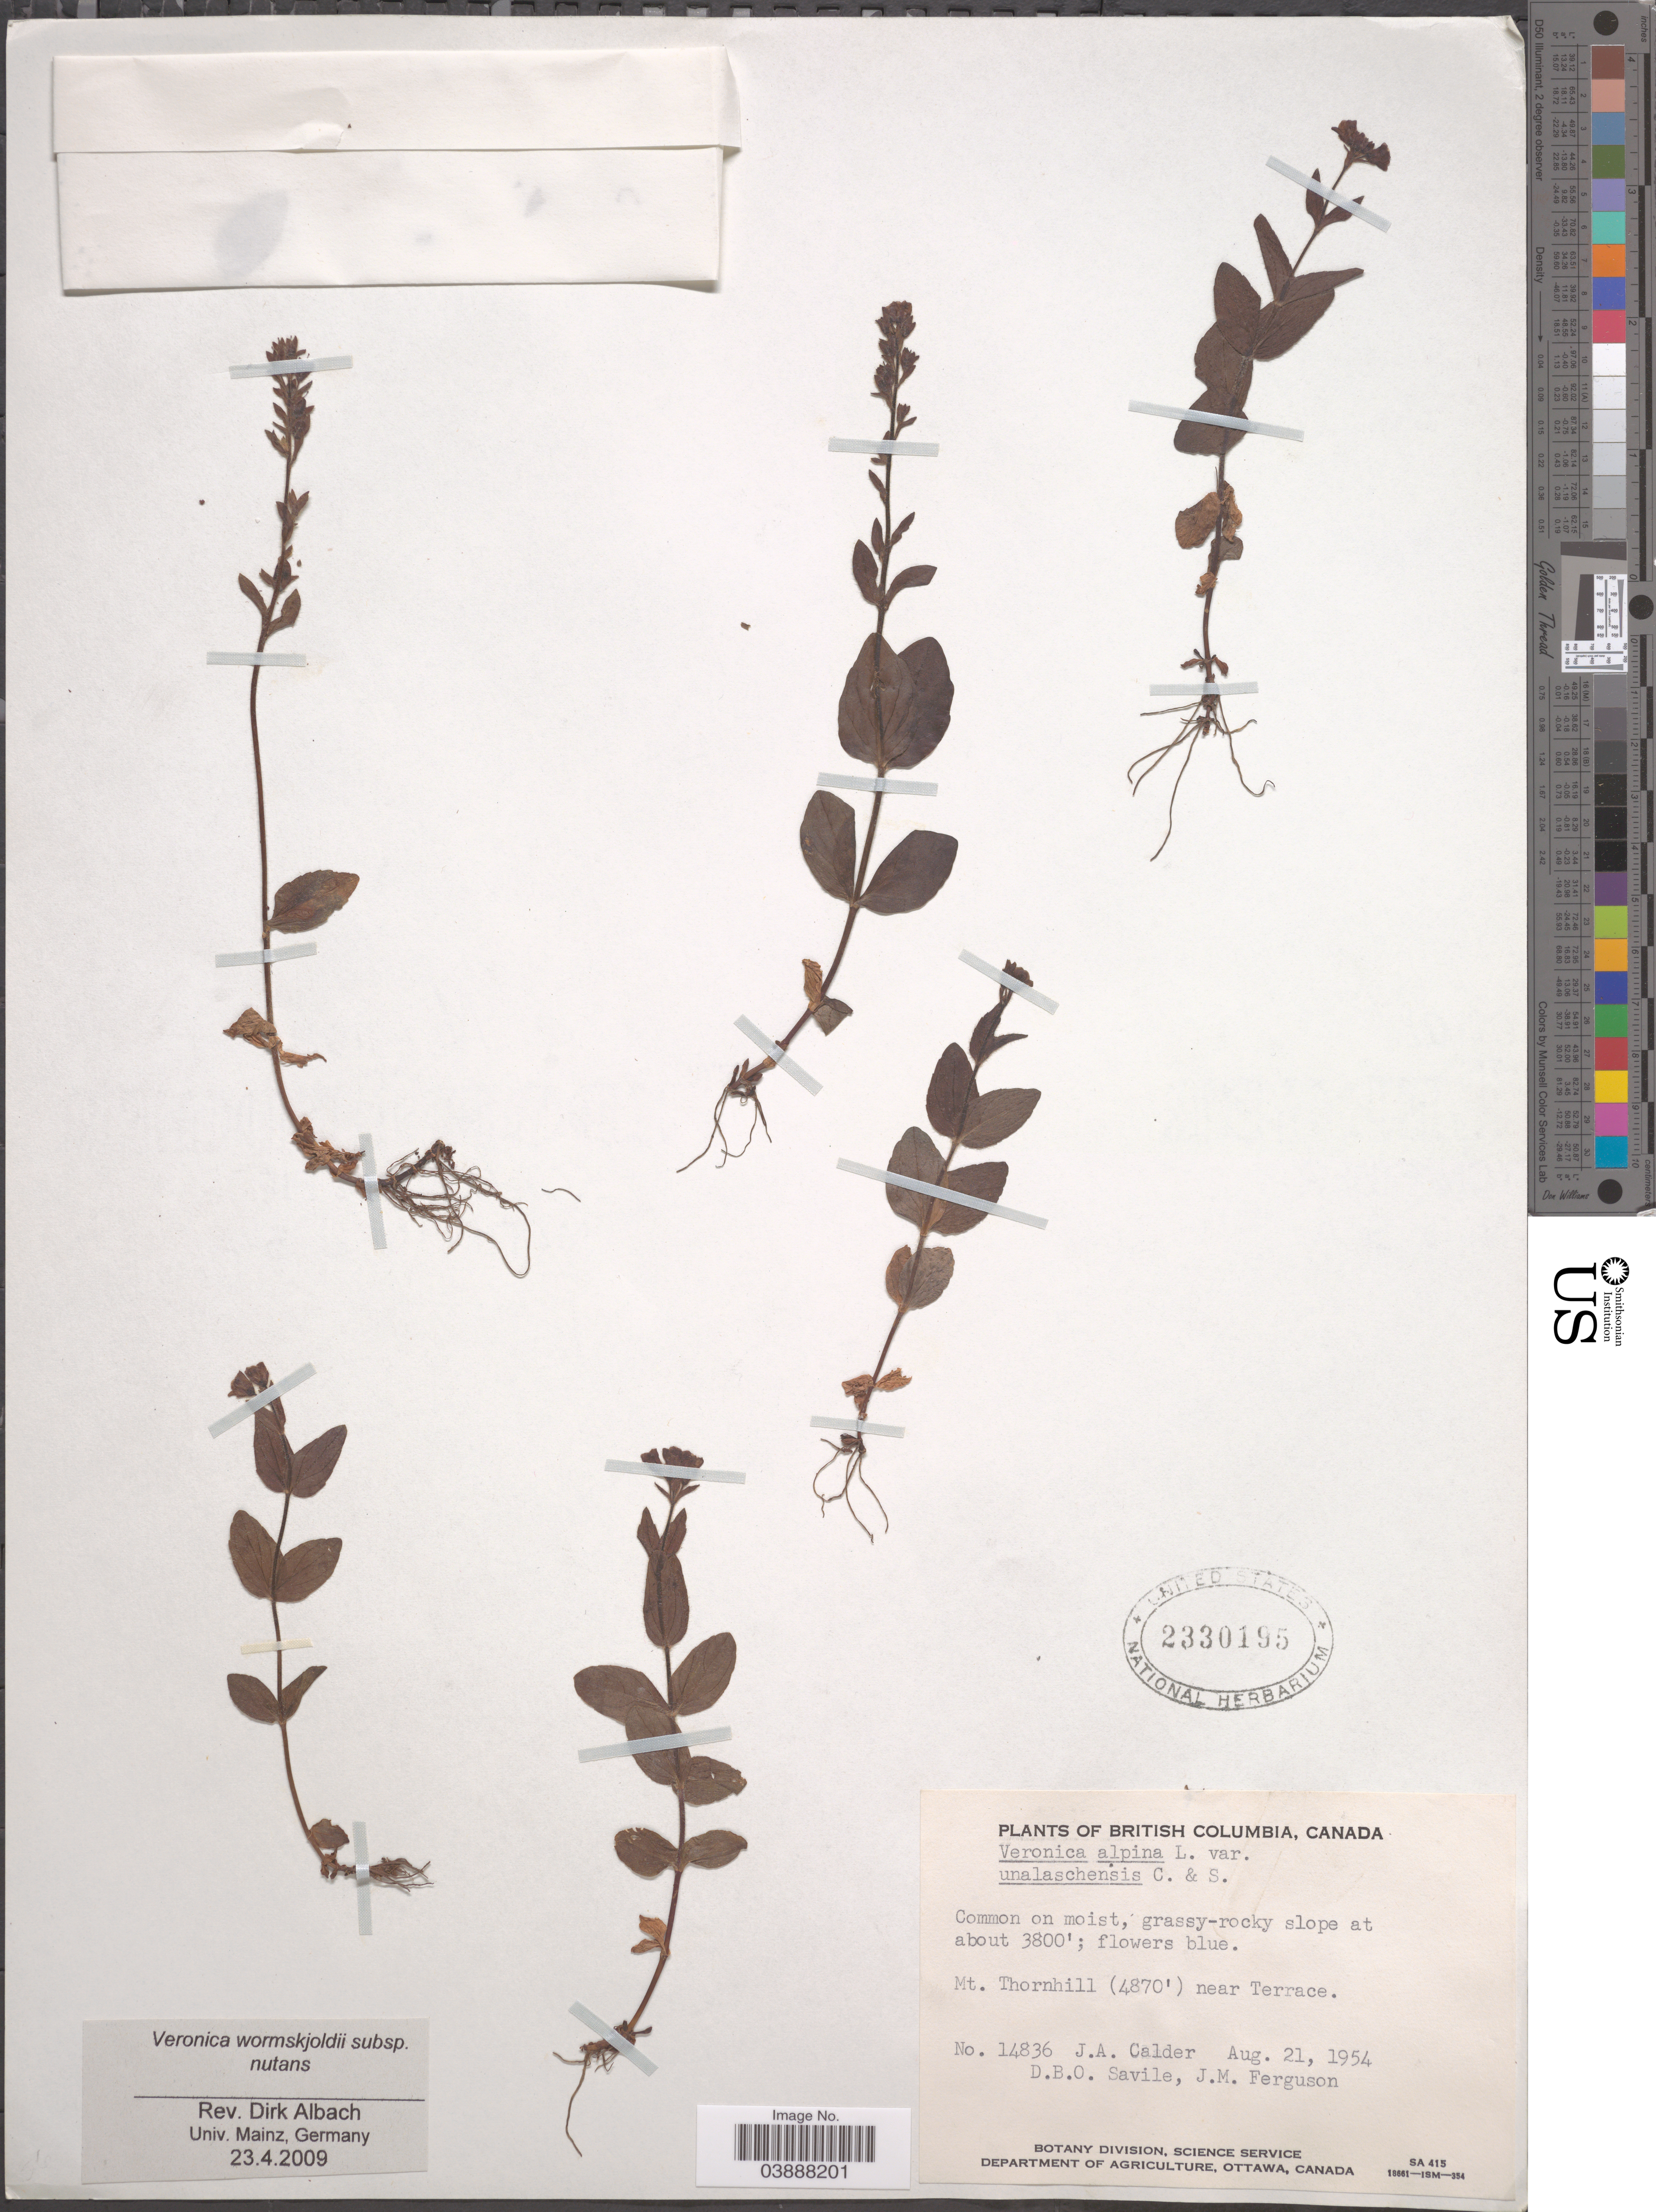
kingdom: Plantae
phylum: Tracheophyta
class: Magnoliopsida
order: Lamiales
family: Plantaginaceae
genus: Veronica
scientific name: Veronica wormskjoldii subsp. nutans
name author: (Bong.) Albach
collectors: J. A. Calder, D. Savile & J. M. Ferguson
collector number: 14836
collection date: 1954-08-21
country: Canada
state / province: British Columbia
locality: Mt. Thornhill near Terrace.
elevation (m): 1158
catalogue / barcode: US 2330195